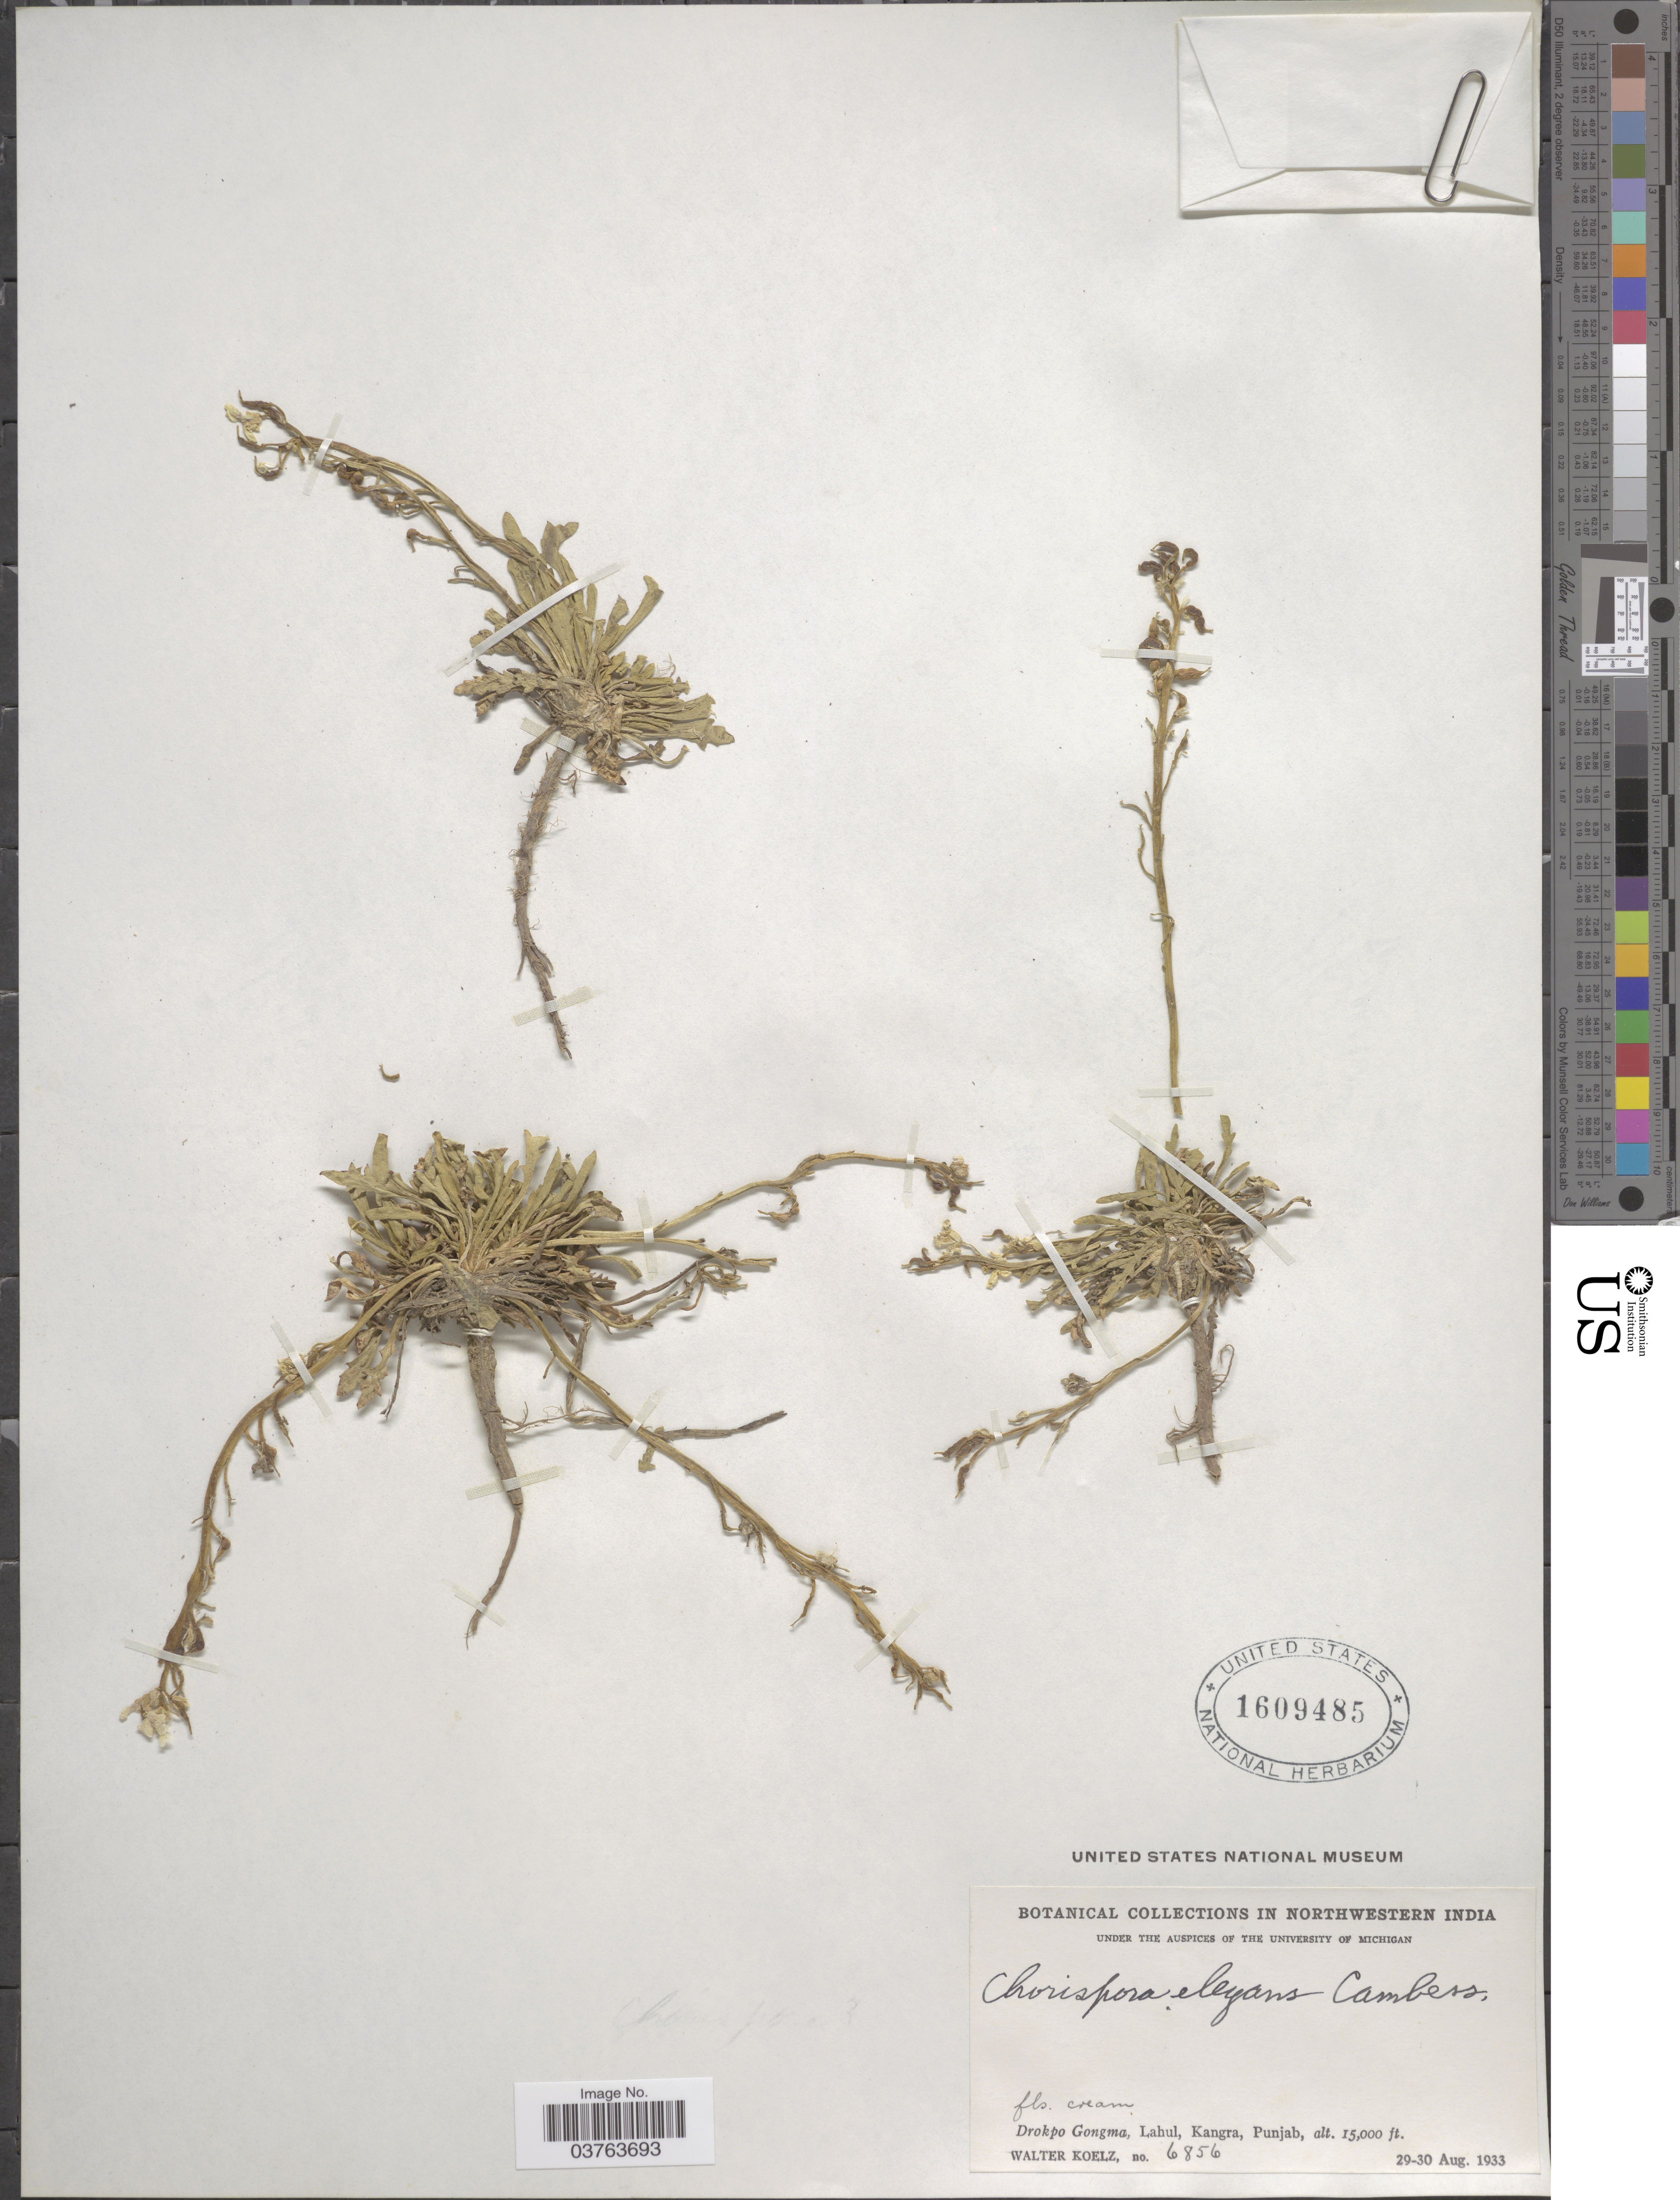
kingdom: Plantae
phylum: Tracheophyta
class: Magnoliopsida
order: Brassicales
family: Brassicaceae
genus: Chorispora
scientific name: Chorispora elegans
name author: Cambess.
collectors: W. N. Koelz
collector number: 6856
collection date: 1933-08-29/1933-08-30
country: India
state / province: Punjab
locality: Northwestern India. Drokpo Gongma, Lahul, Kangra.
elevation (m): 4572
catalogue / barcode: US 1609485